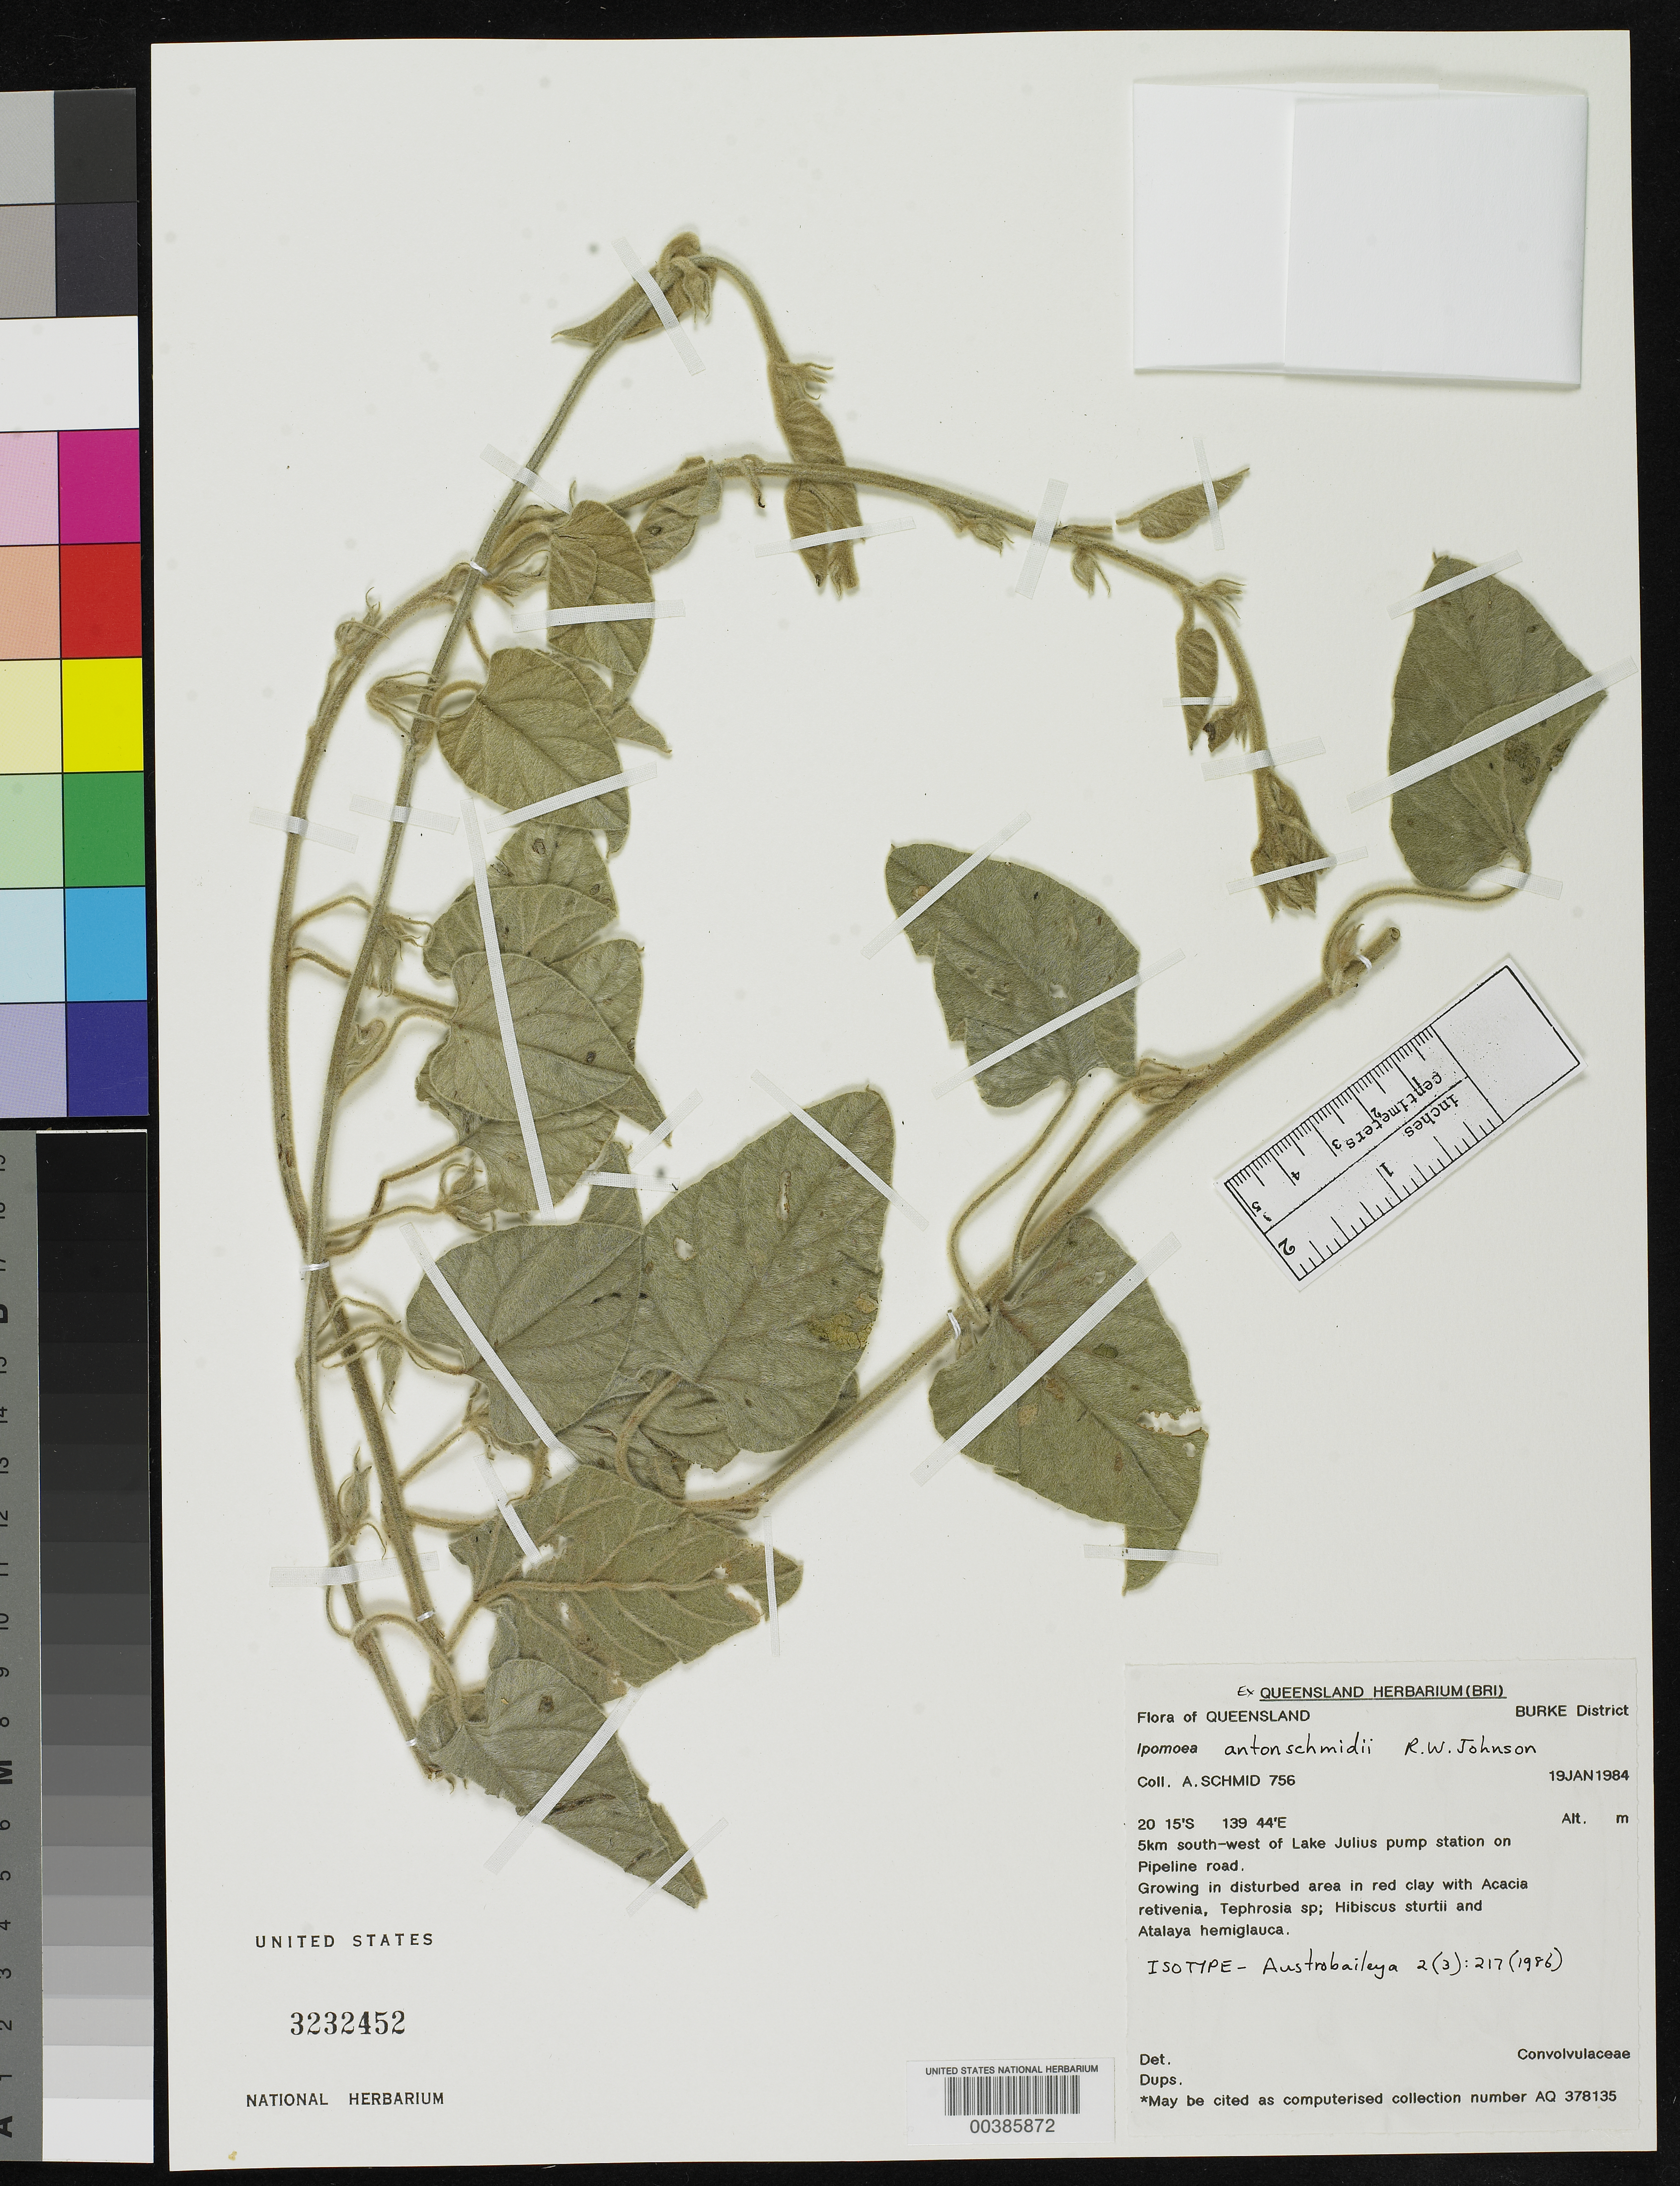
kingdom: Plantae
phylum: Tracheophyta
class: Magnoliopsida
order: Solanales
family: Convolvulaceae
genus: Ipomoea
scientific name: Ipomoea antonschmidii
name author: R.W. Johnson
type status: Isotype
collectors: A. Schmid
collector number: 756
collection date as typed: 19 Jan 1984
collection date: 1984-01-19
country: Australia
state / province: Queensland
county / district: Burke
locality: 5 km SW of Lake Julius pump station on pipeline road.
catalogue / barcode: US 3232452